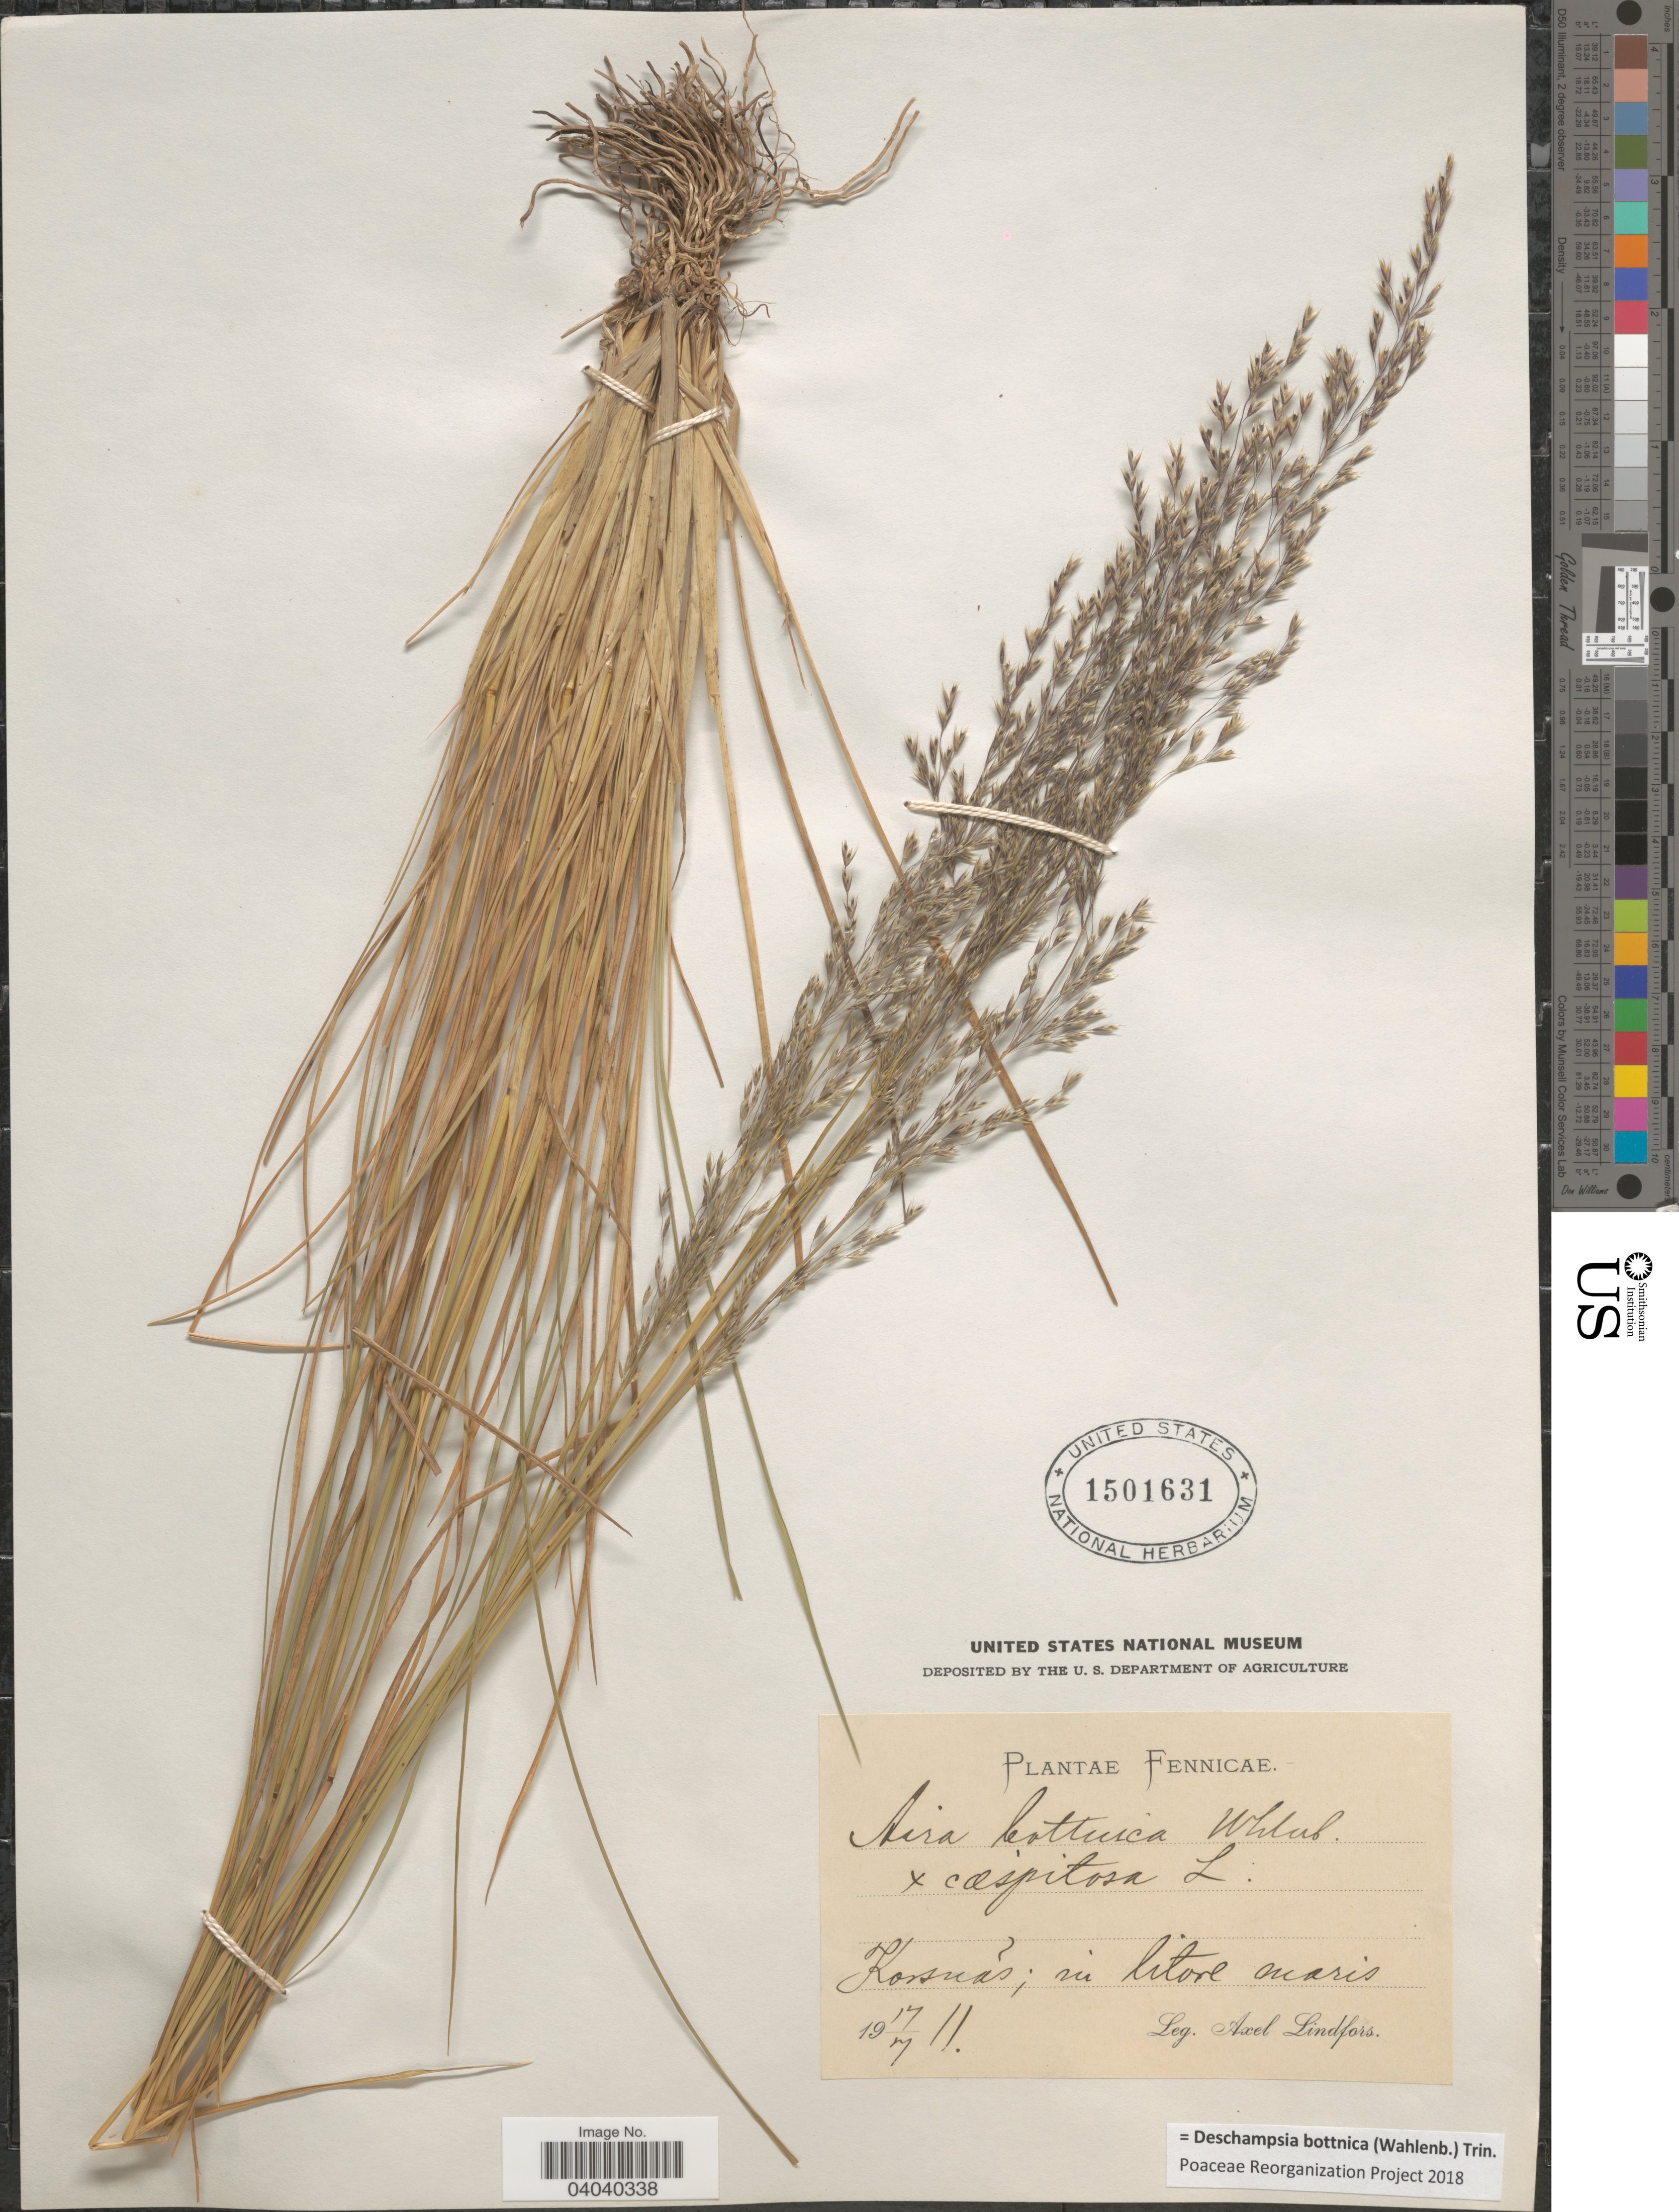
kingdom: Plantae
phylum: Tracheophyta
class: Liliopsida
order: Poales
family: Poaceae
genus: Deschampsia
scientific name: Deschampsia bottnica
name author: (Wahlenb.) Trin.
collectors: A. Lindfors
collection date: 1911-07-17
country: Finland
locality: Fennicae. Korsnás; in litore maris.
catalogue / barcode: US 1501631